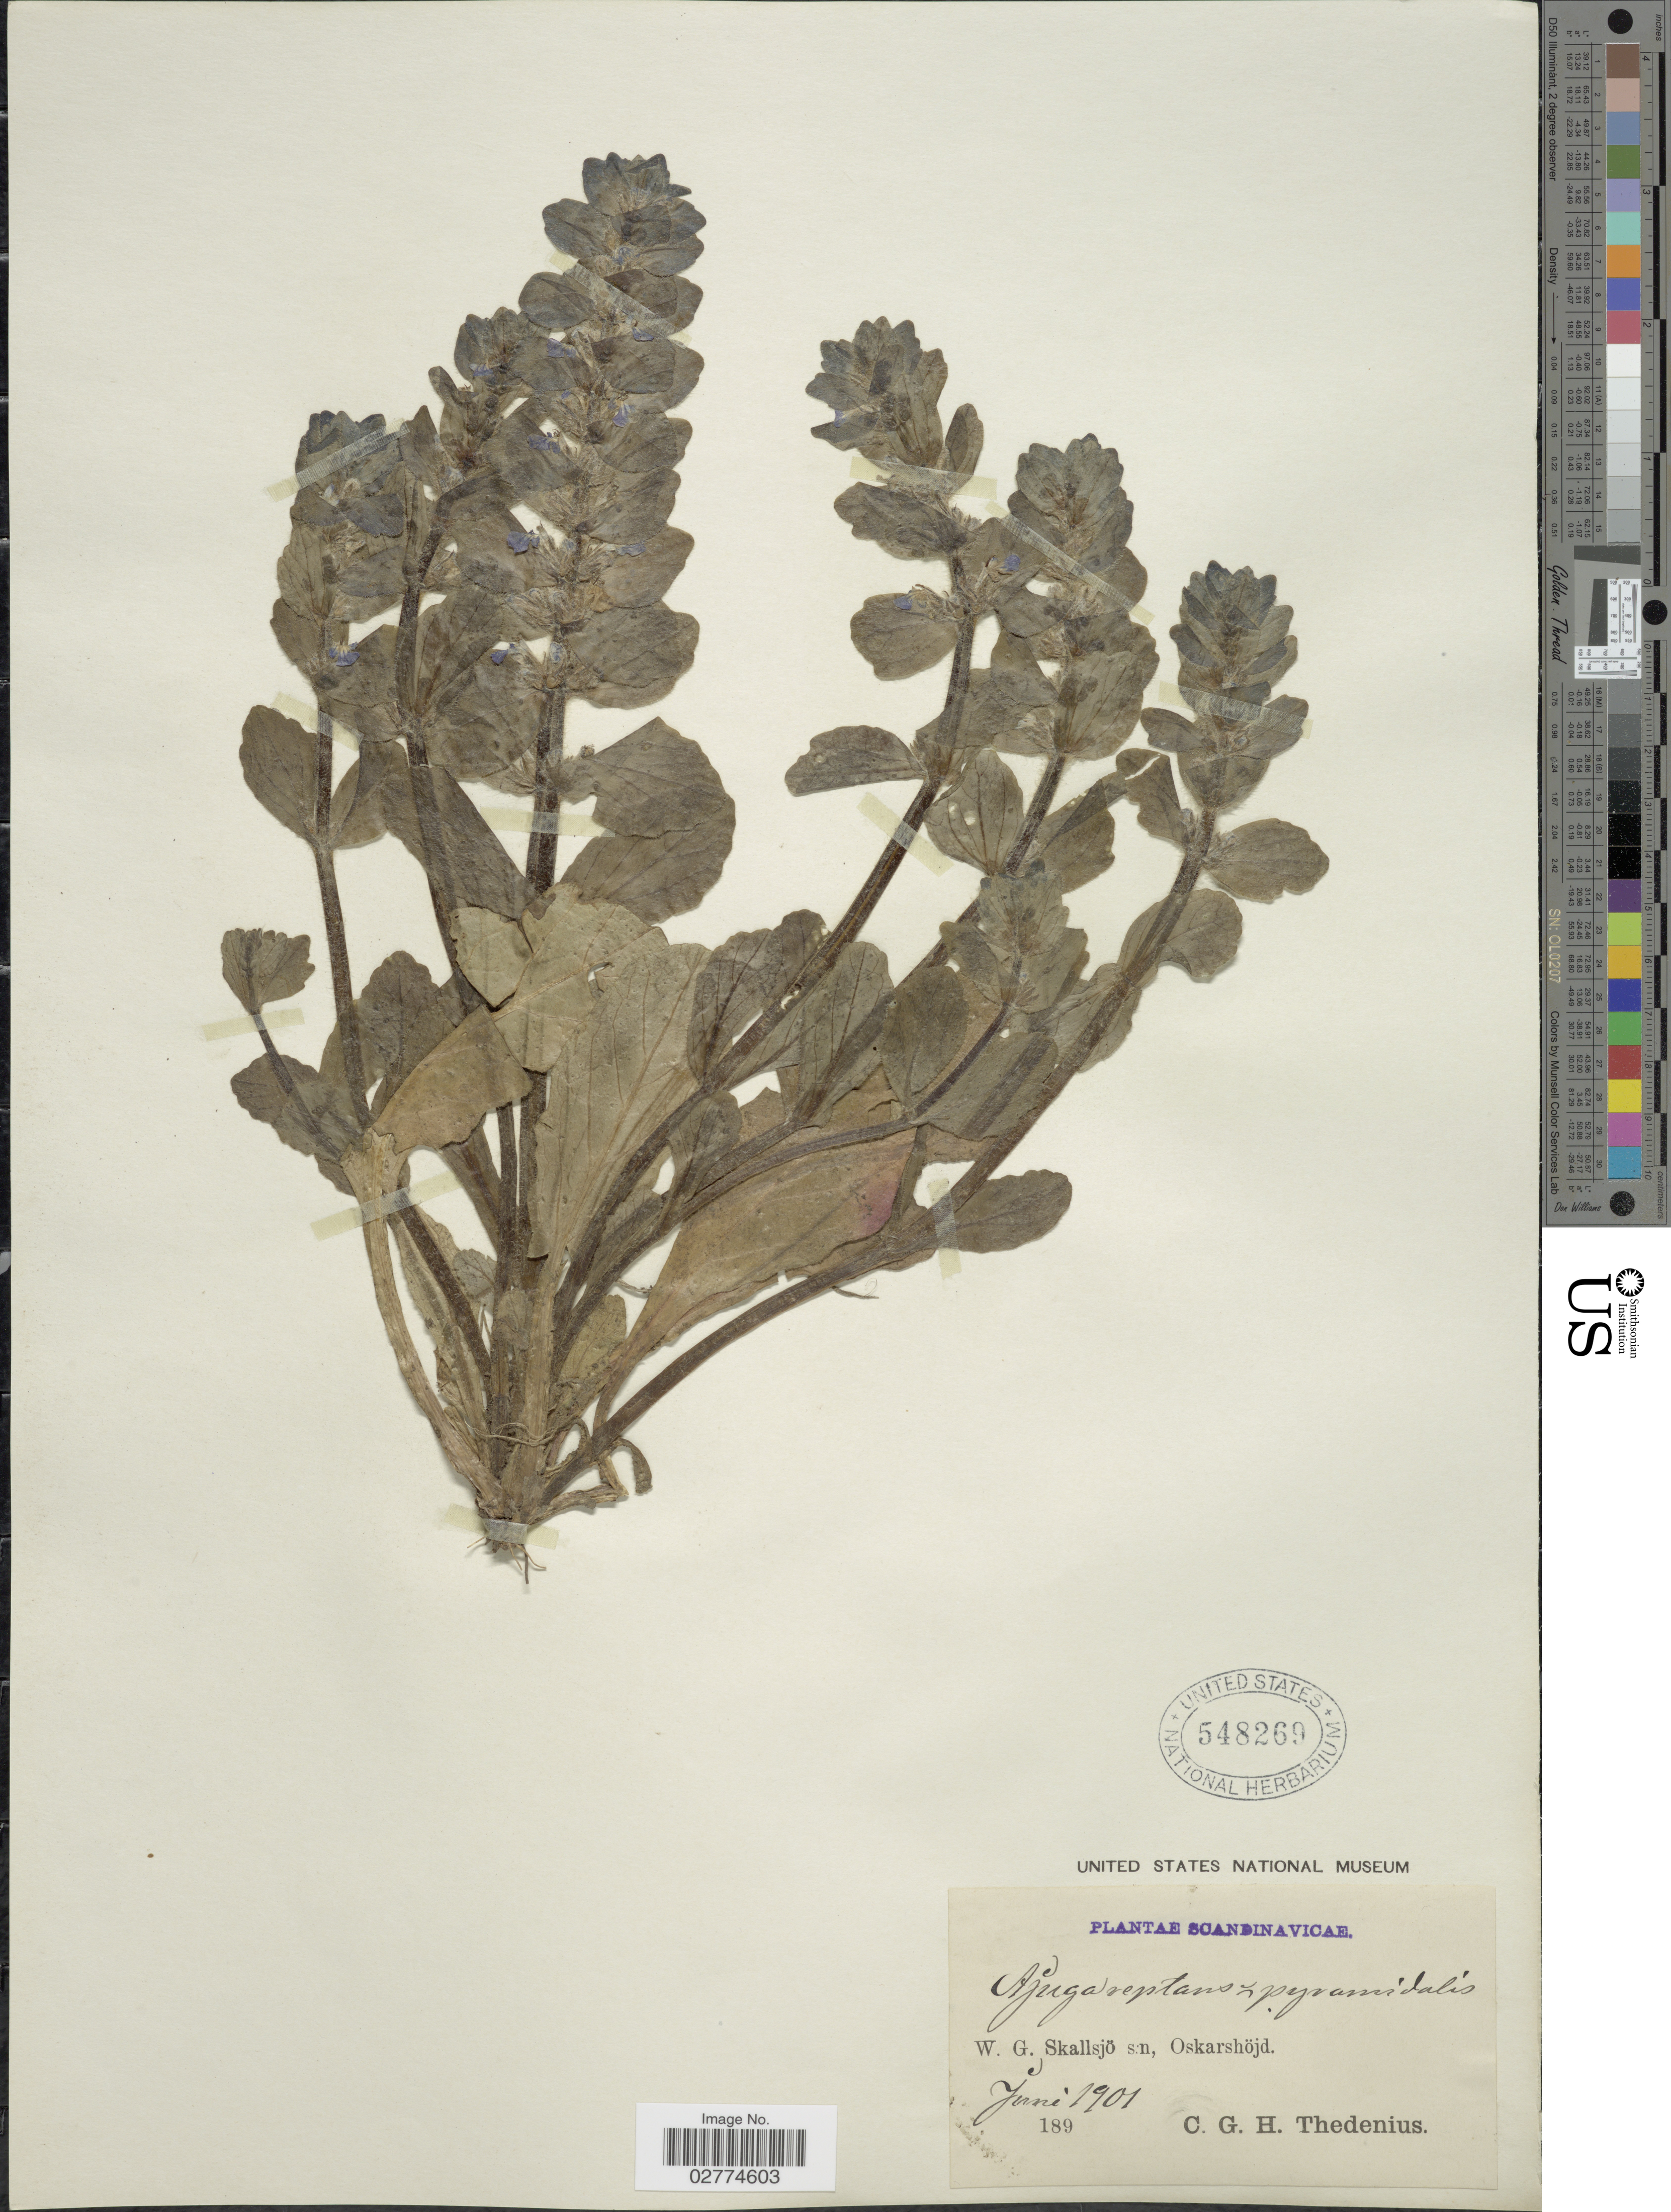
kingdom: Plantae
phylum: Tracheophyta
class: Magnoliopsida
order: Lamiales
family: Lamiaceae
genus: Ajuga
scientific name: Ajuga pyramidalis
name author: L.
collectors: C. Thedenius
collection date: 1901-06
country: Sweden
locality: Scandinavicae, W. G. Skallshjöd, Oskarshöjd.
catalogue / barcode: US 548269